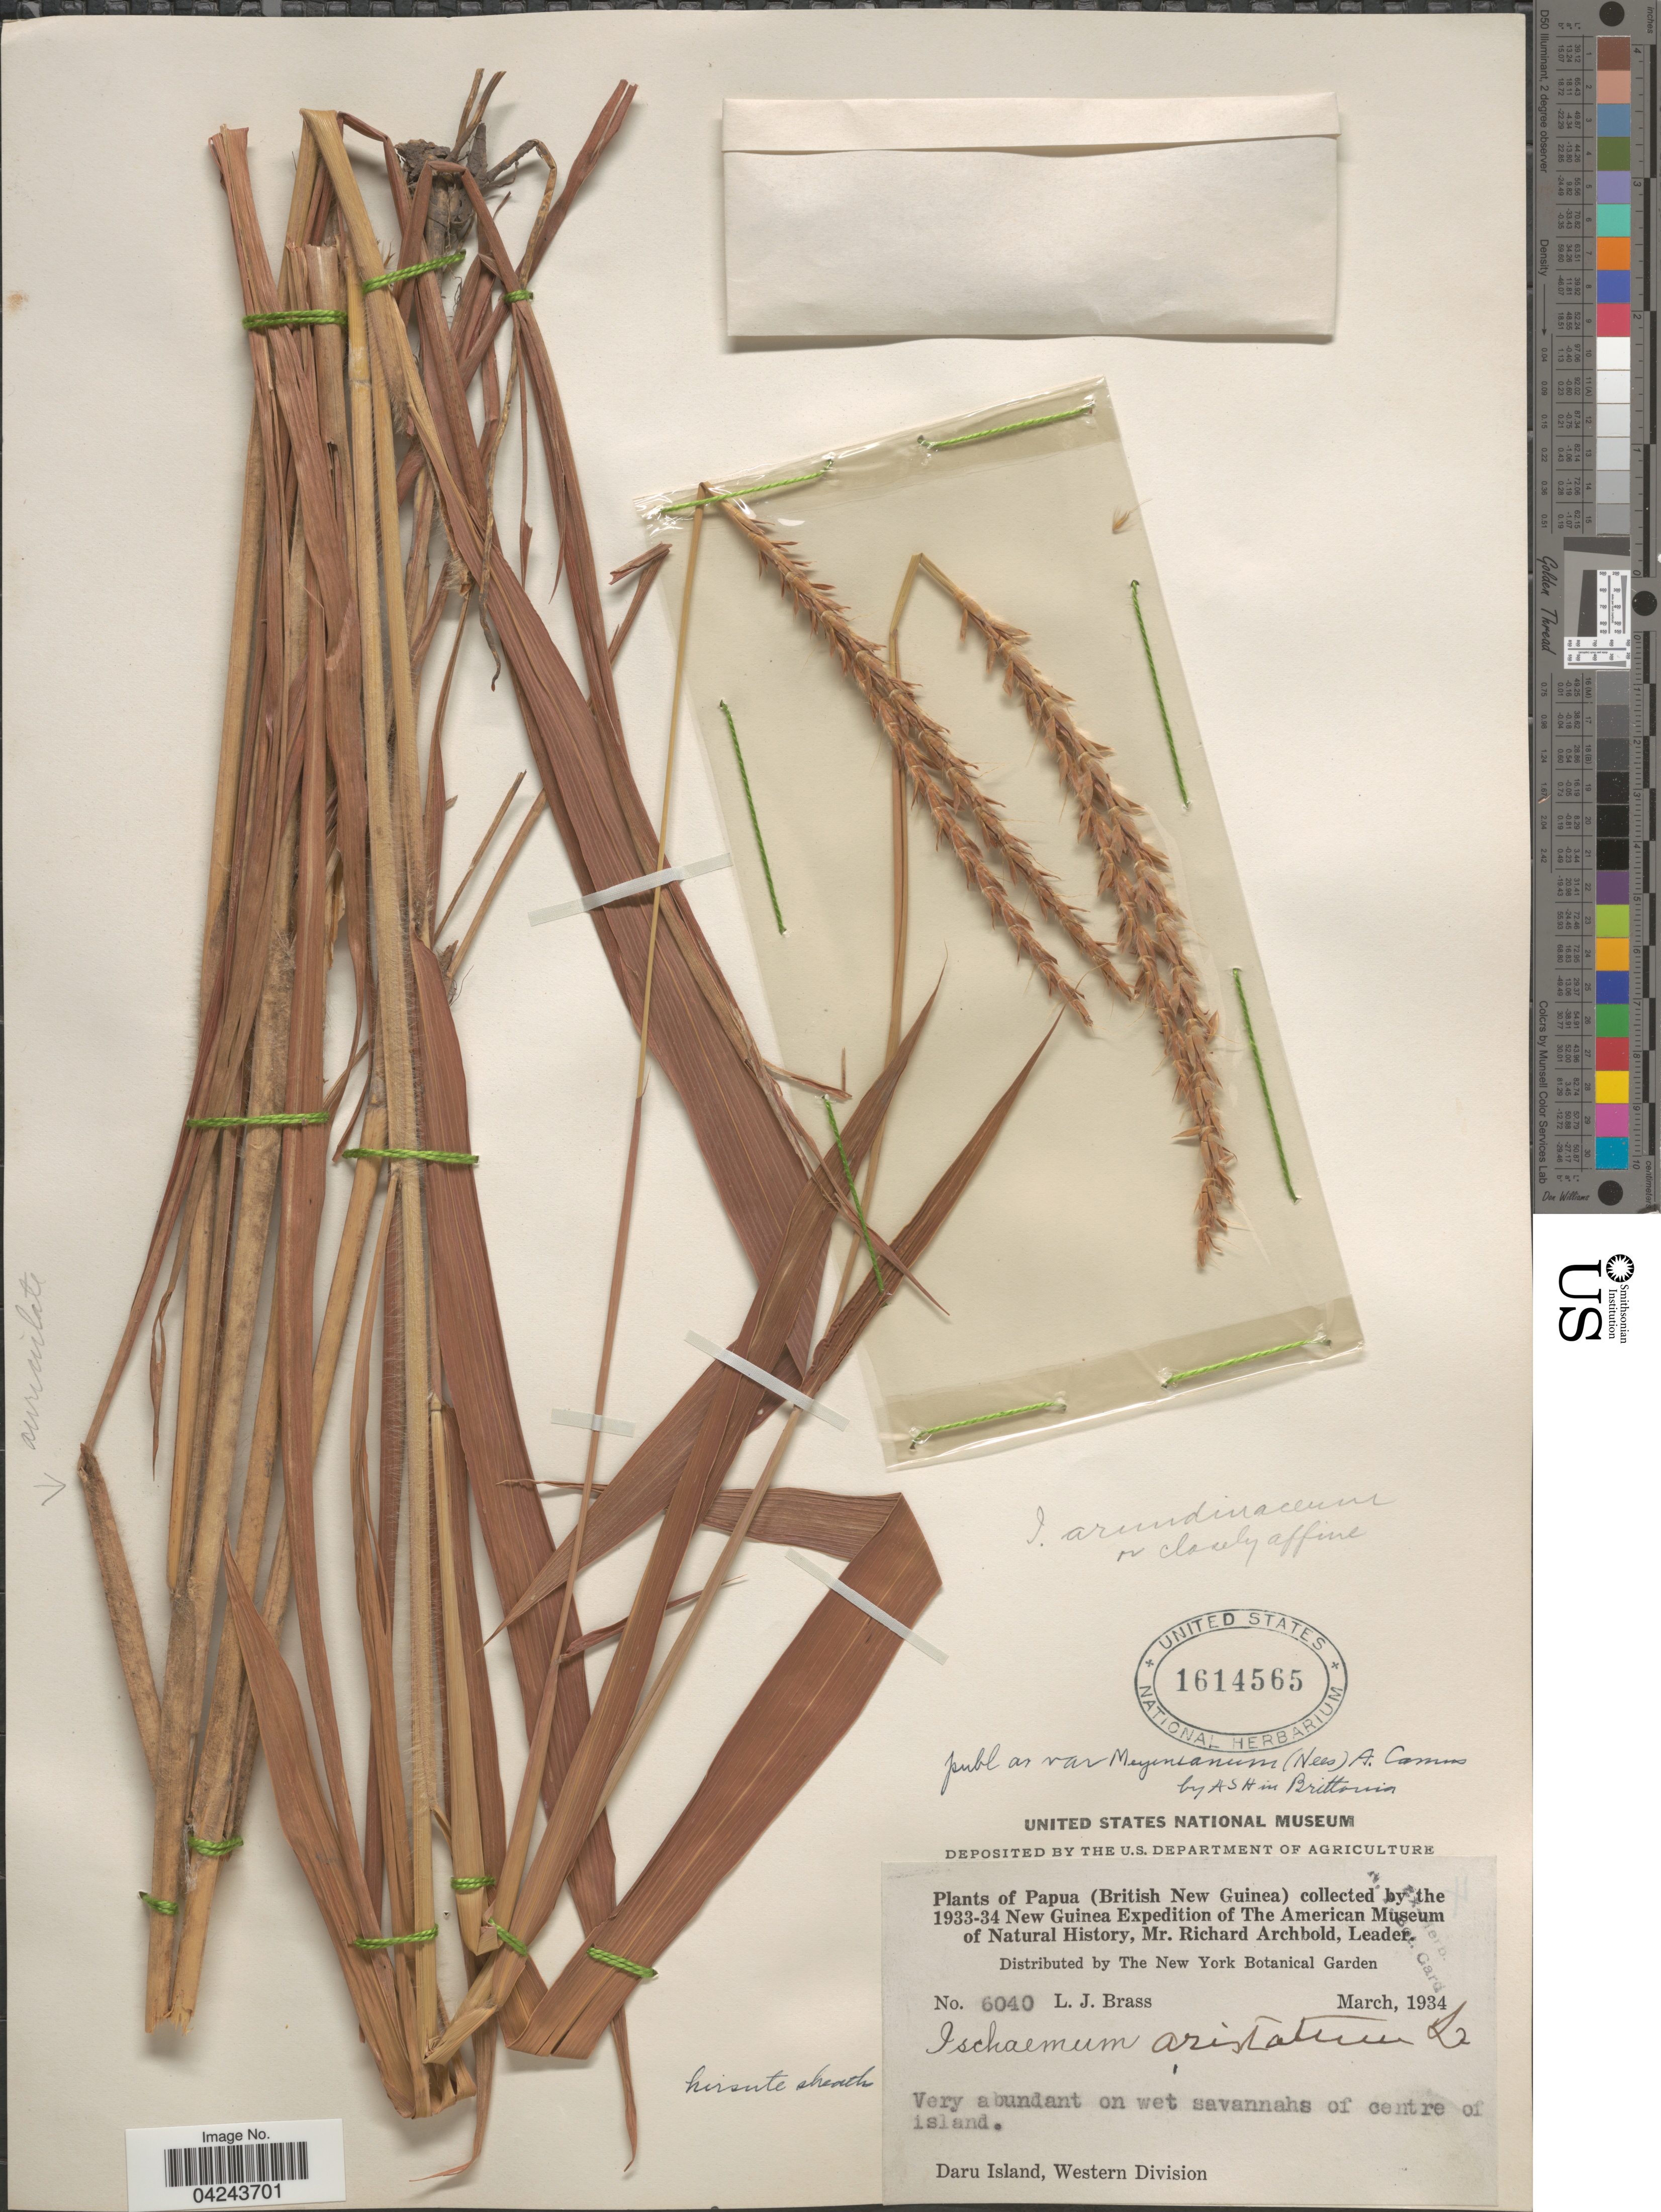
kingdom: Plantae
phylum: Tracheophyta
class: Liliopsida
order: Poales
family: Poaceae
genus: Ischaemum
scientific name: Ischaemum aristatum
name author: L.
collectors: L. J. Brass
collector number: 6040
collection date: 1934-03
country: Papua New Guinea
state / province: Manus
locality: (British New Guinea). 1933-34 New Guinea Expedition of The American Museum of Natural History. Daru Island, Western Division.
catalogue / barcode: US 1614565